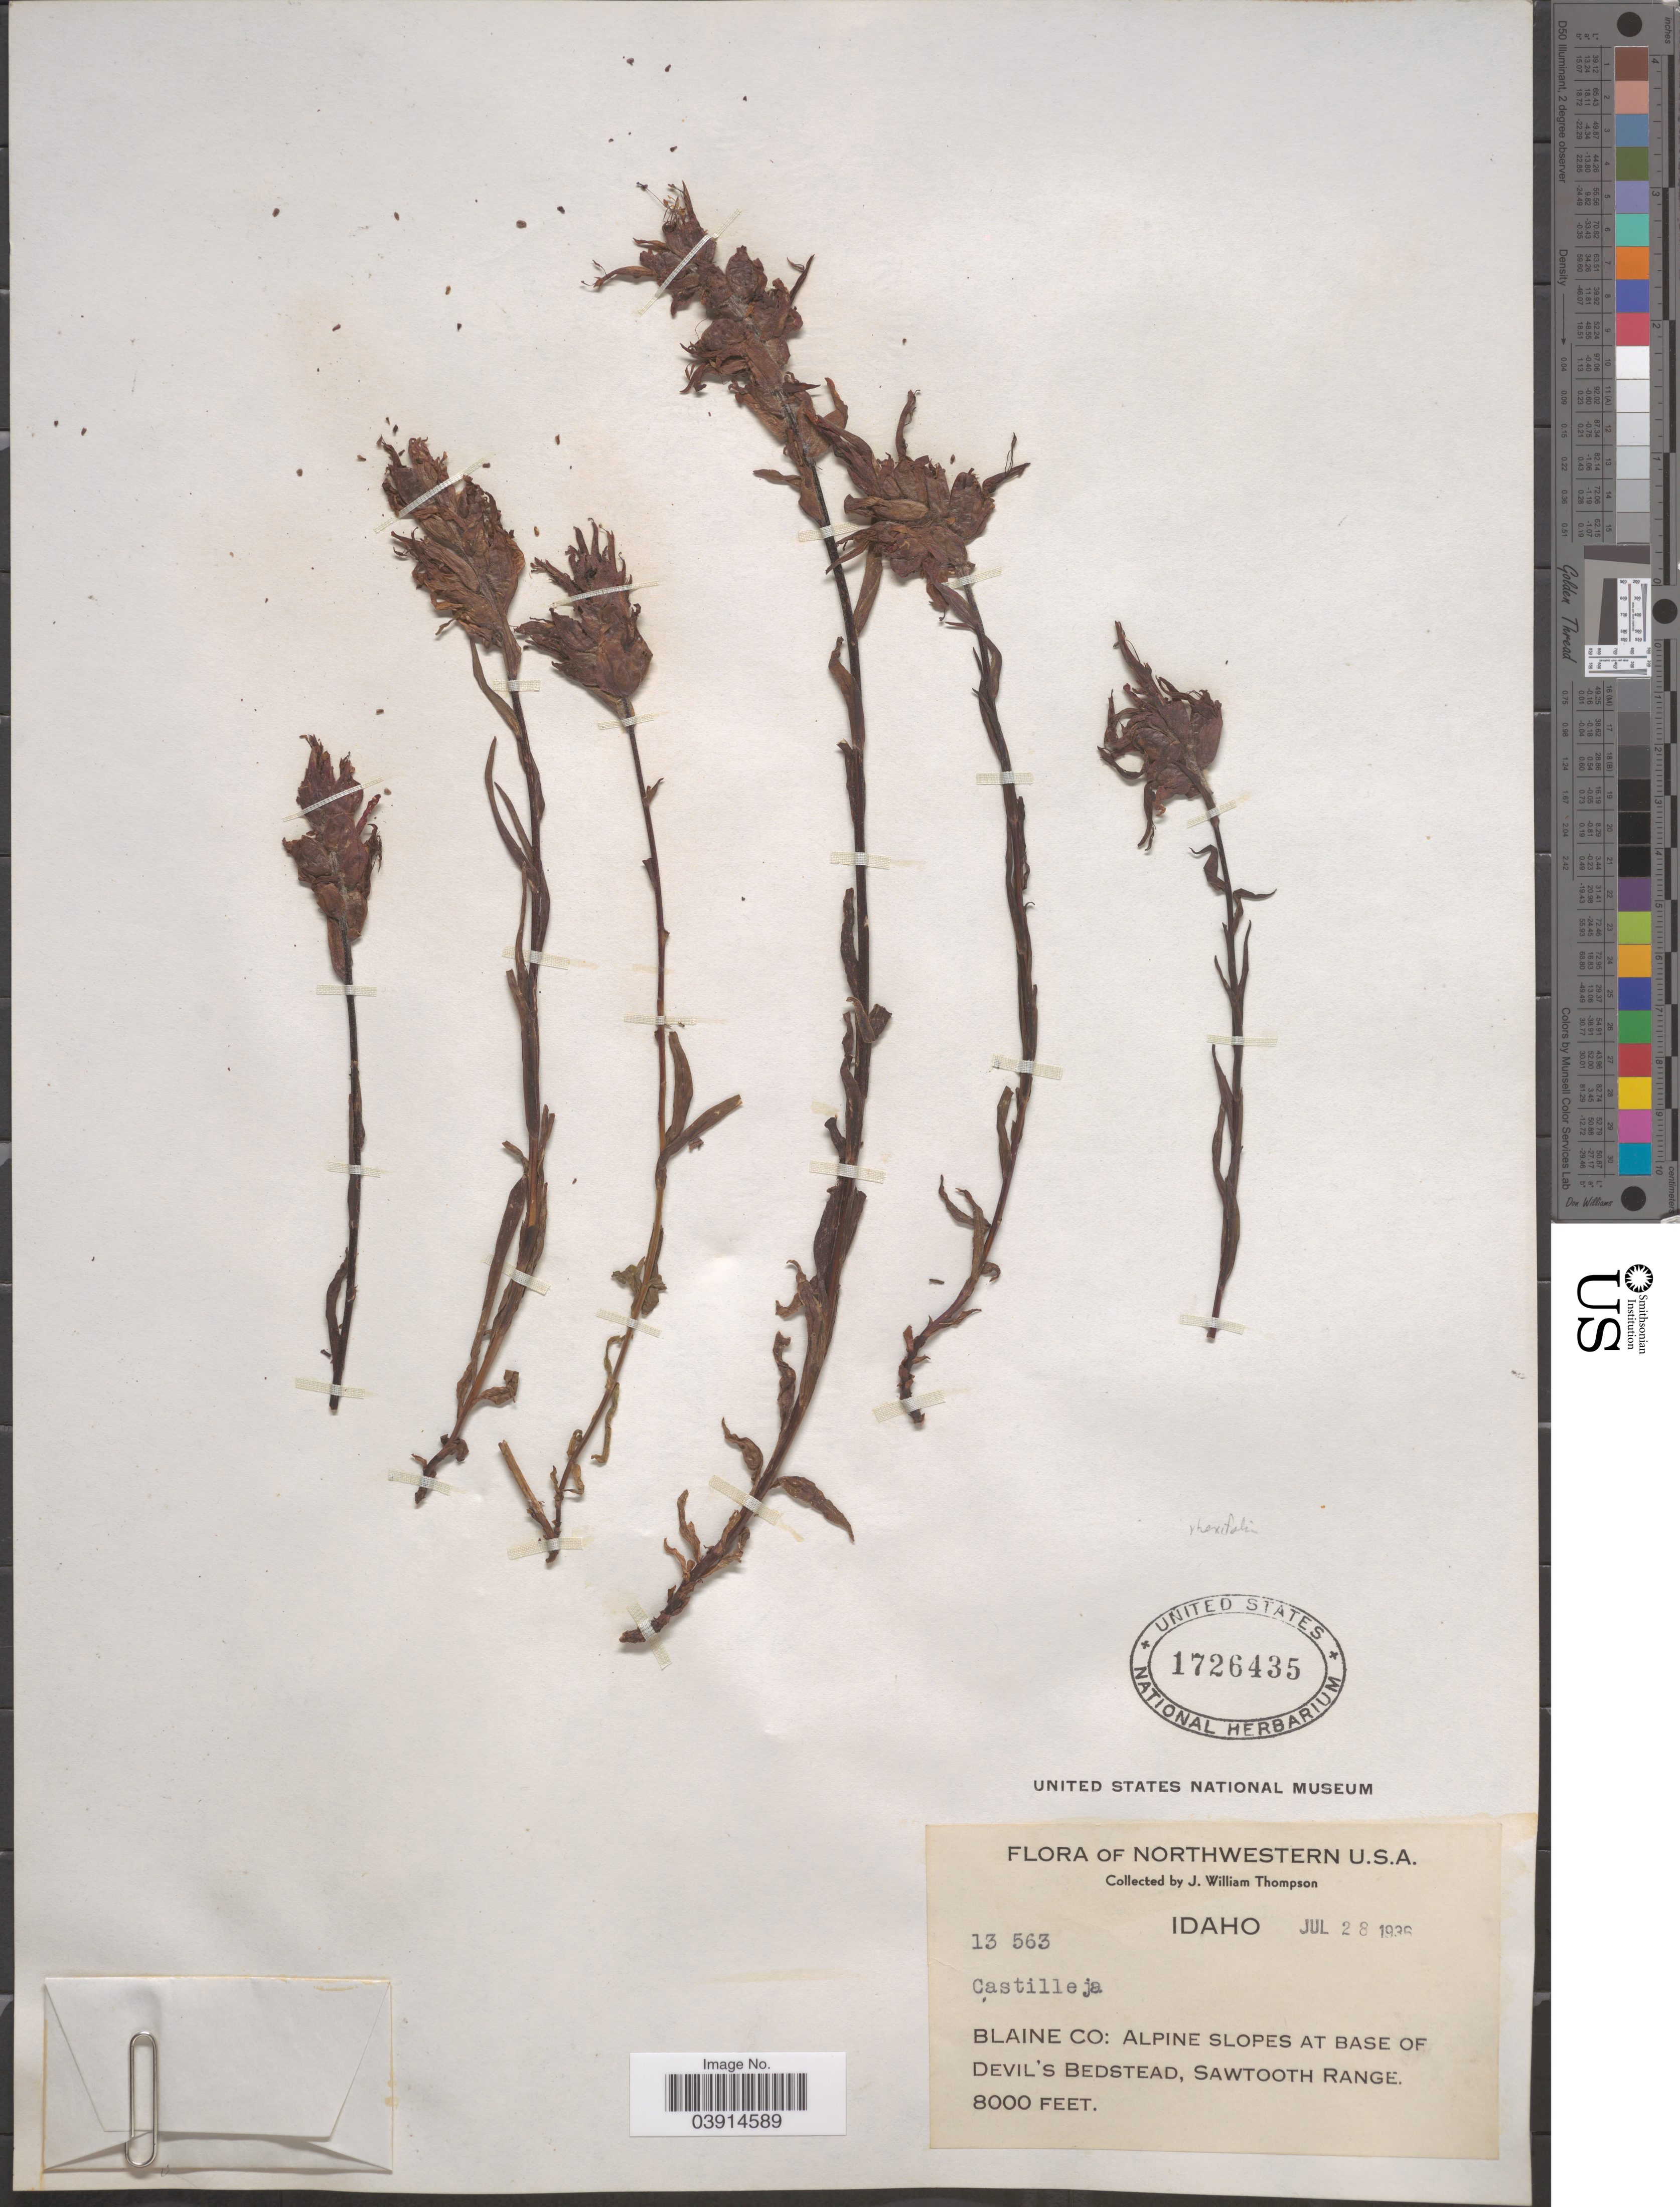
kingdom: Plantae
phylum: Tracheophyta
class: Magnoliopsida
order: Lamiales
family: Orobanchaceae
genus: Castilleja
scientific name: Castilleja sp.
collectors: J. W. Thompson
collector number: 13563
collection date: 1936-07-28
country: United States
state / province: Idaho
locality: Blaine Co: Alpine slopes at base of Devil's Bedstead, Sawtooth Range.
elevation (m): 2438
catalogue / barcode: US 1726435